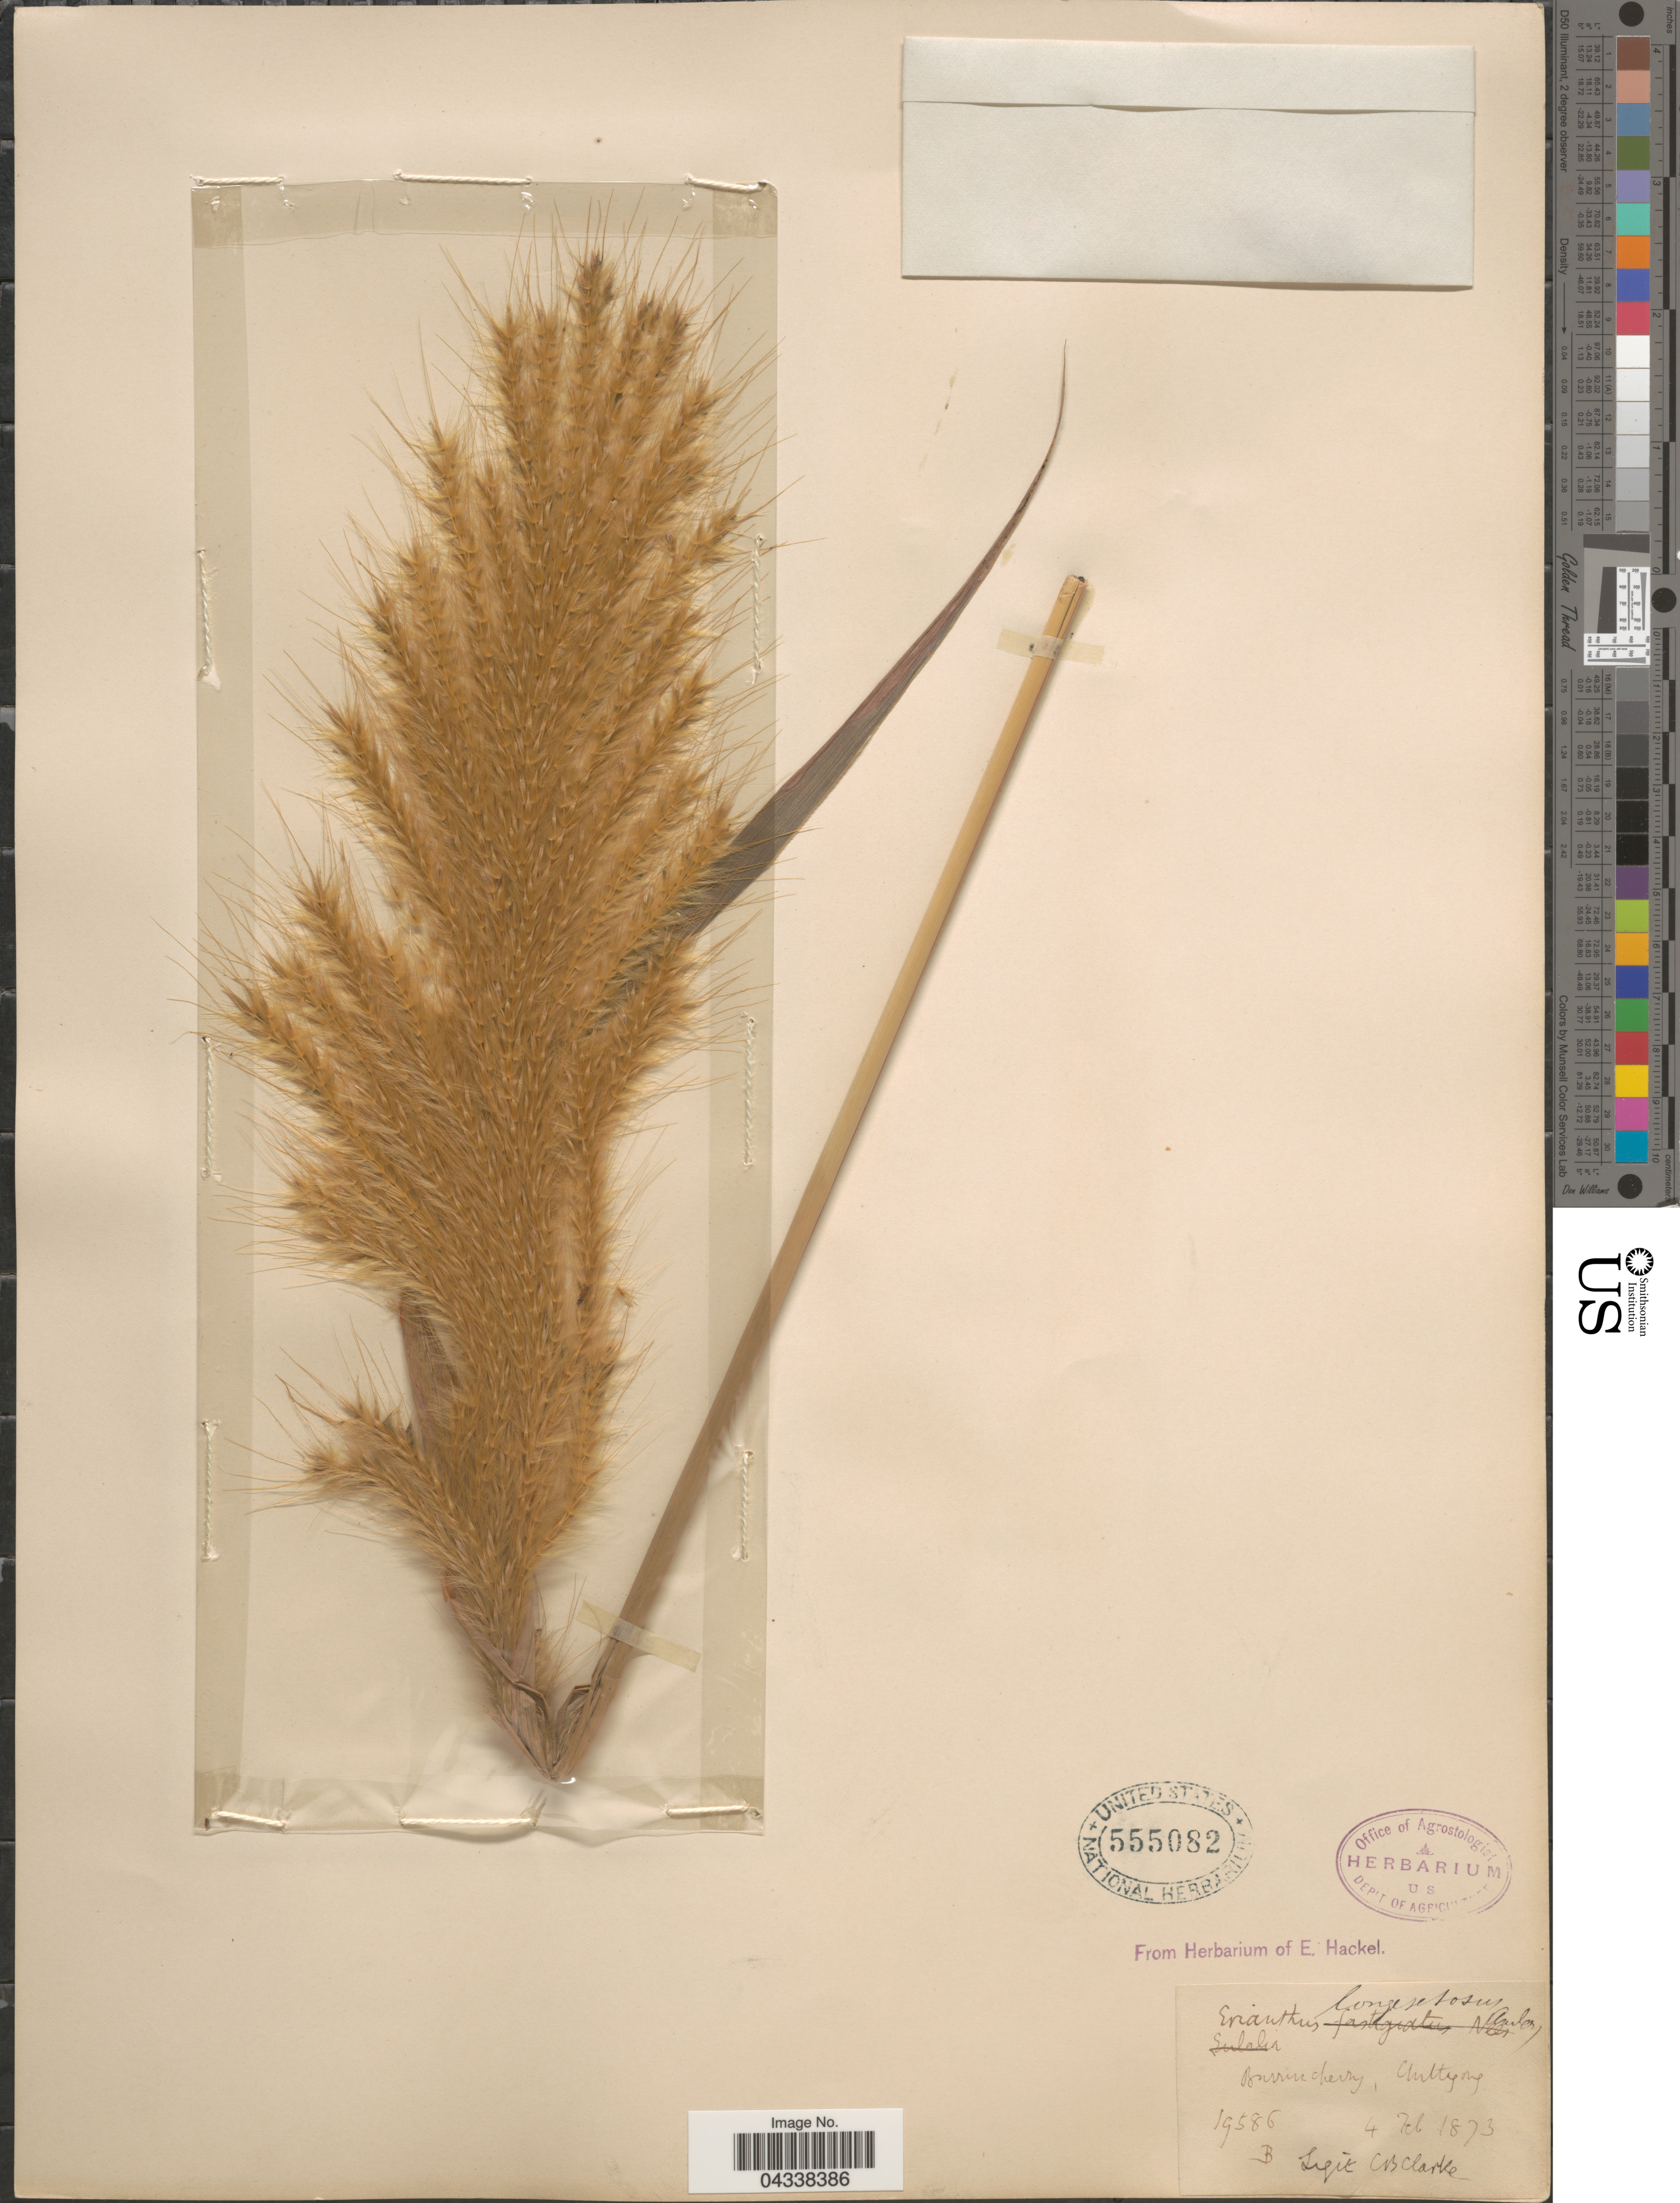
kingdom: Plantae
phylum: Tracheophyta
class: Liliopsida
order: Poales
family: Poaceae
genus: Saccharum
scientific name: Saccharum longisetosum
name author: V. Naray. ex Bor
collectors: C. B. Clarke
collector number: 19586B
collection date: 1873-02-04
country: India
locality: Burrincherry, Chittagong.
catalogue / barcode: US 555082